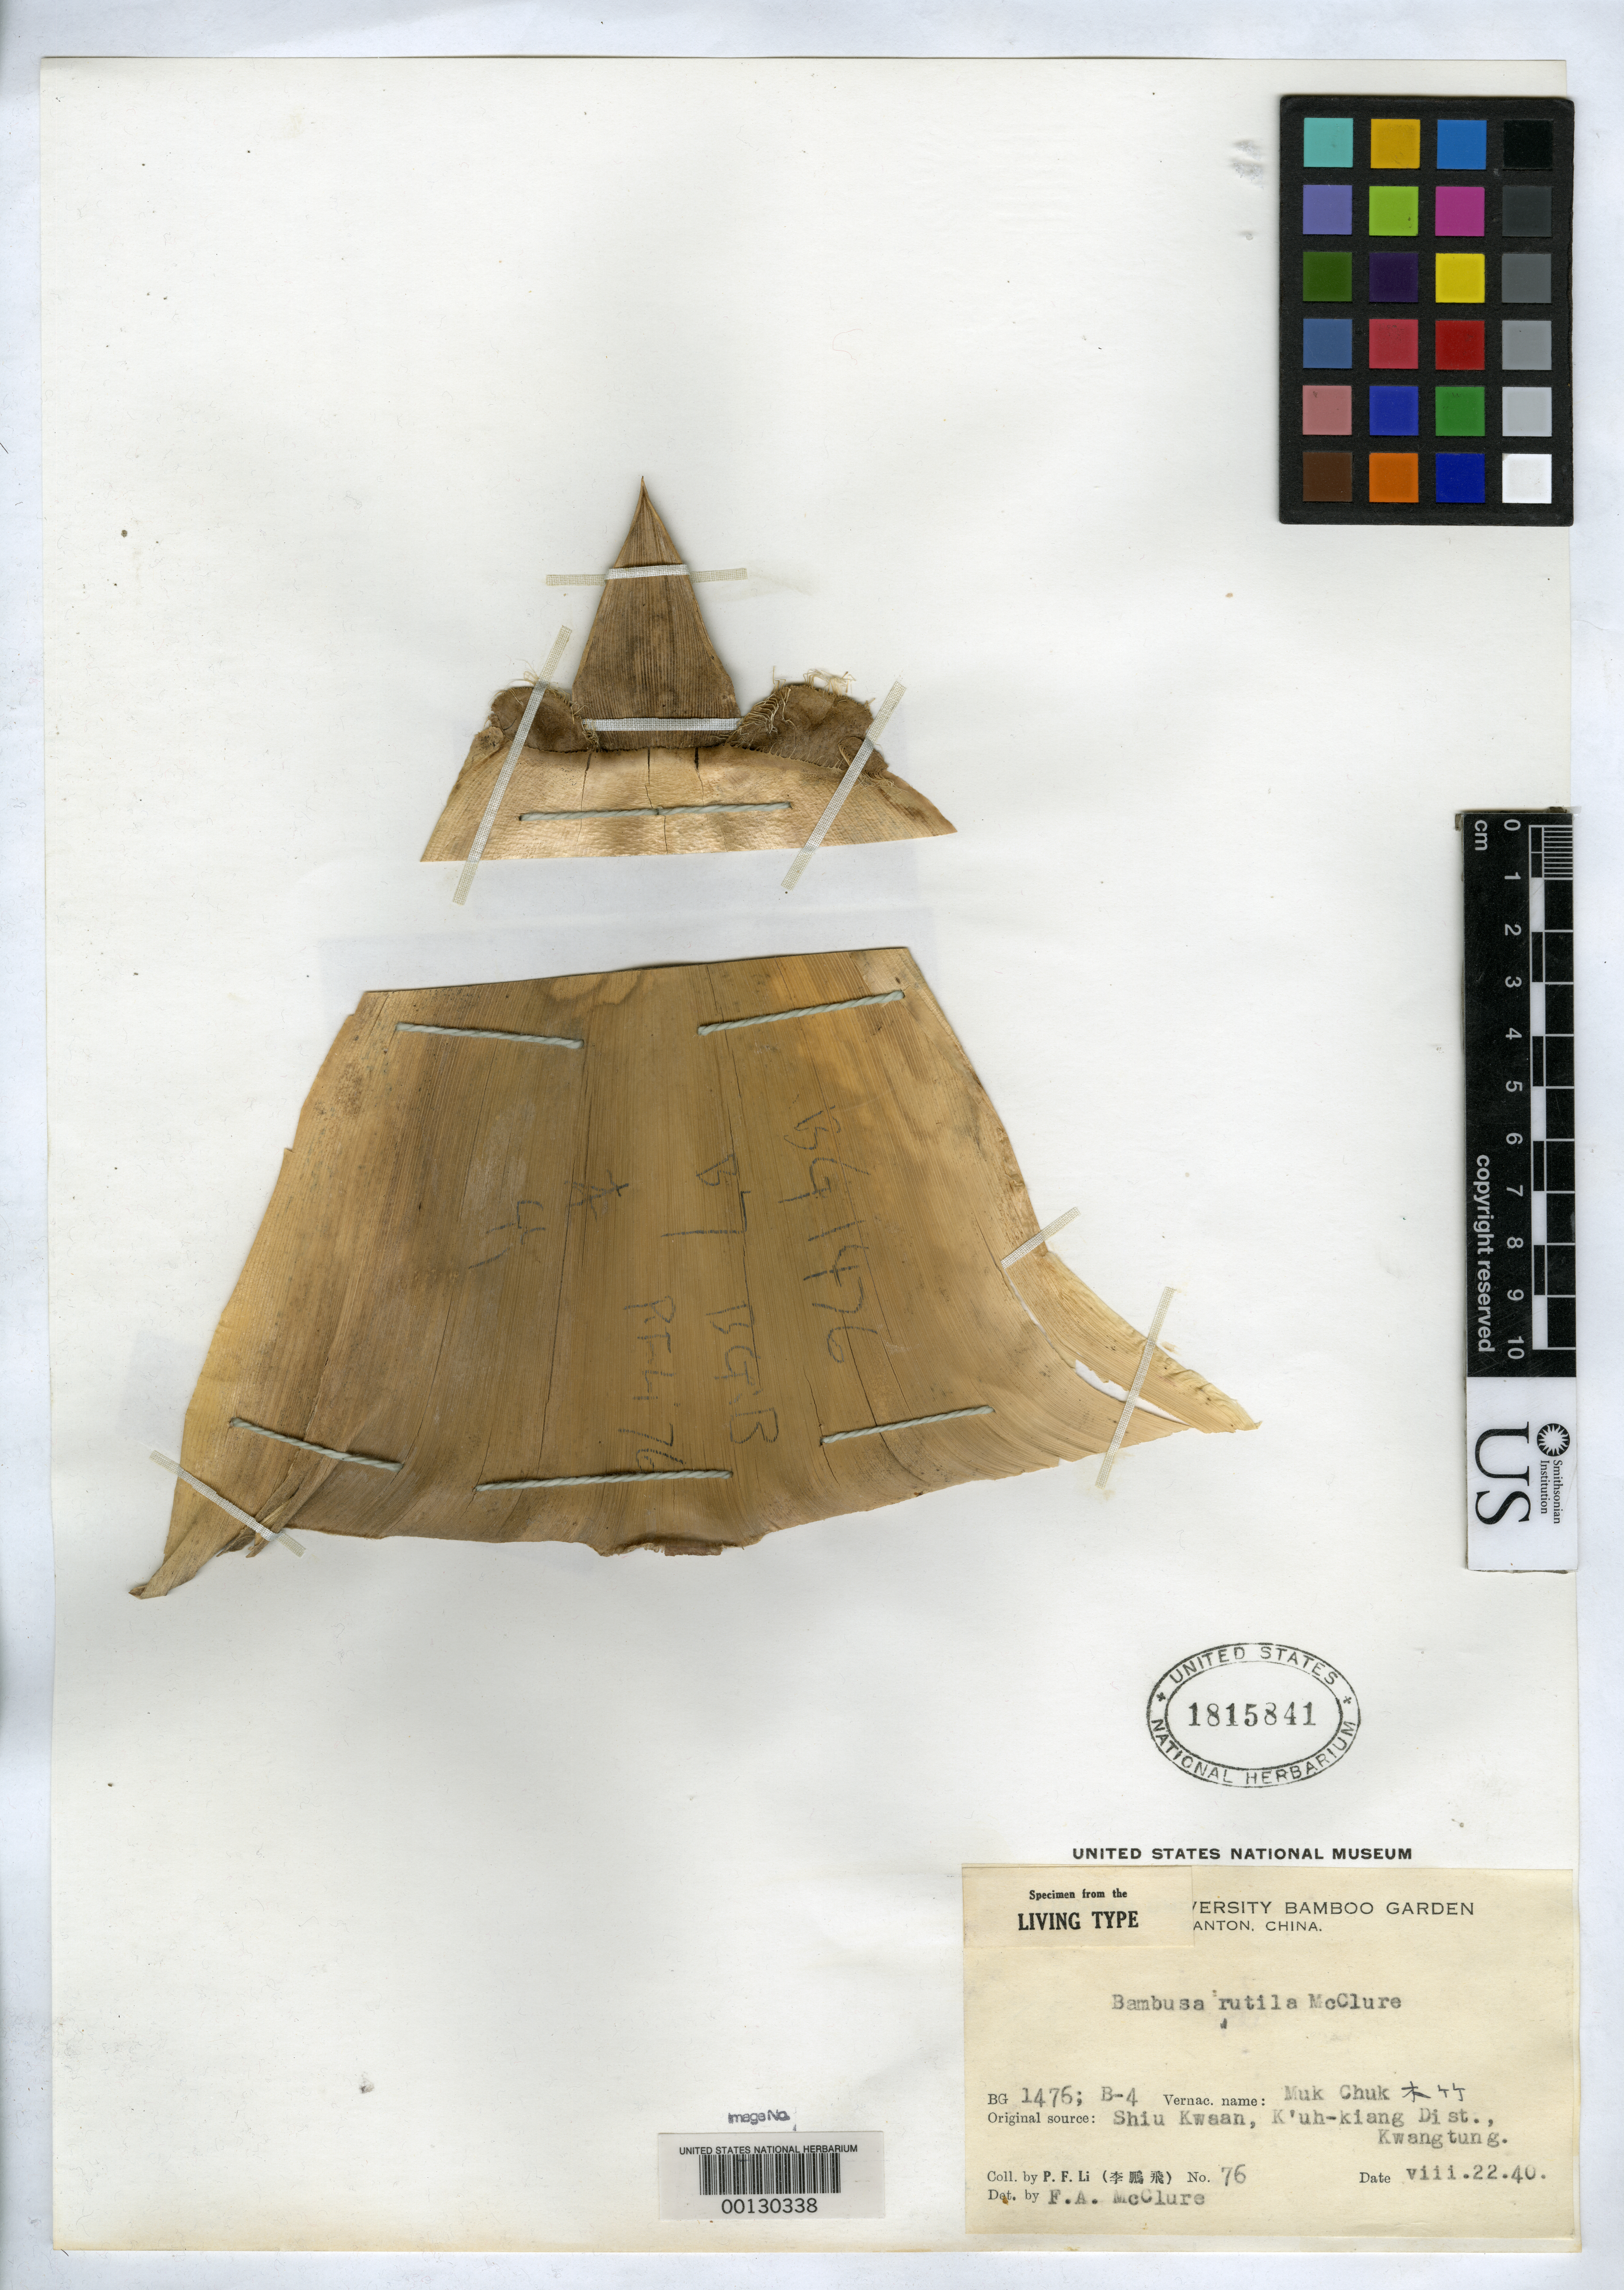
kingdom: Plantae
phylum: Tracheophyta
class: Liliopsida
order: Poales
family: Poaceae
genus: Bambusa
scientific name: Bambusa rutila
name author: McClure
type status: Original Material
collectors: P. F. Li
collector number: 76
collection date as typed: viii. 22. 40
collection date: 1940-08-22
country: China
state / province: Guangdong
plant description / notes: Labeled as "Specimen from the living type", apparently a clonotype [BG 1476] made from same plant at later date and not part of the type gathering.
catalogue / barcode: US 1815841